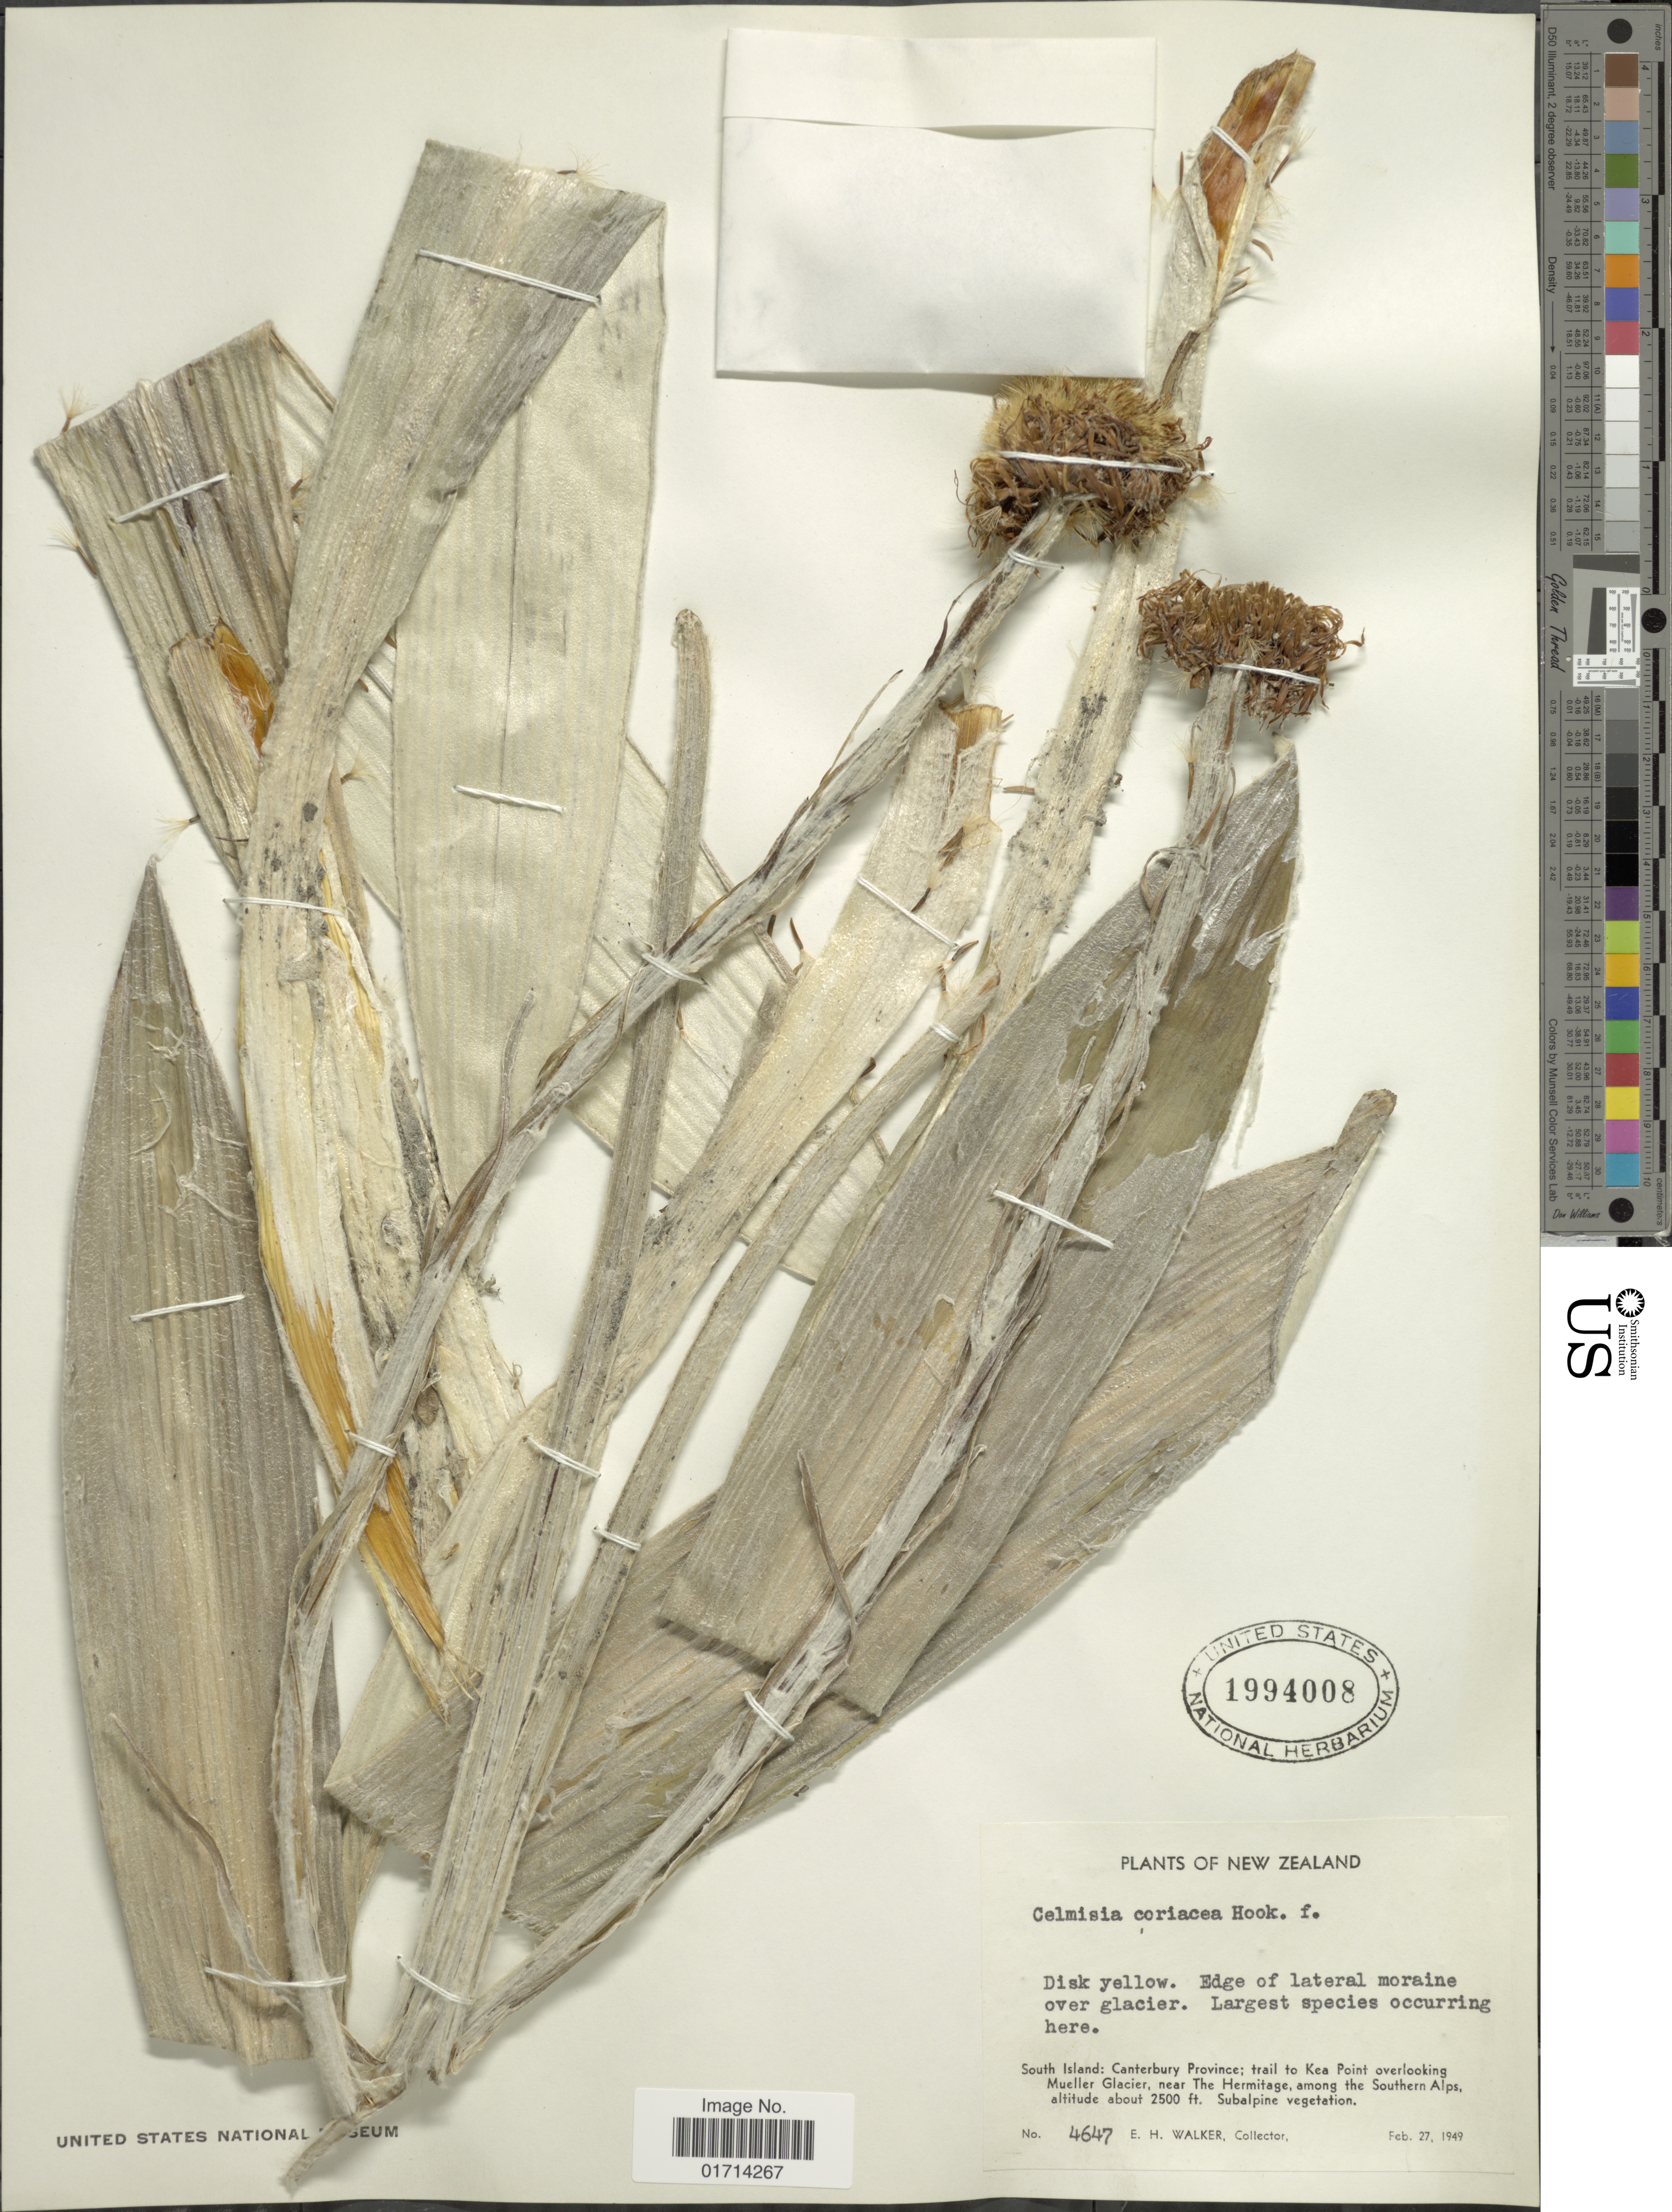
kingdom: Plantae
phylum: Tracheophyta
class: Magnoliopsida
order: Asterales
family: Asteraceae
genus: Celmisia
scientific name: Celmisia coriacea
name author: (G. Forst.) Hook. f.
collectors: E. H. Walker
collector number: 4647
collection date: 1949-02-27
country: New Zealand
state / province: Canterbury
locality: South Island, trail to Kea Point overlooking Mueller Glacier, near The Hermitage, among the Southern Alps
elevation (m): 762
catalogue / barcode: US 1994008